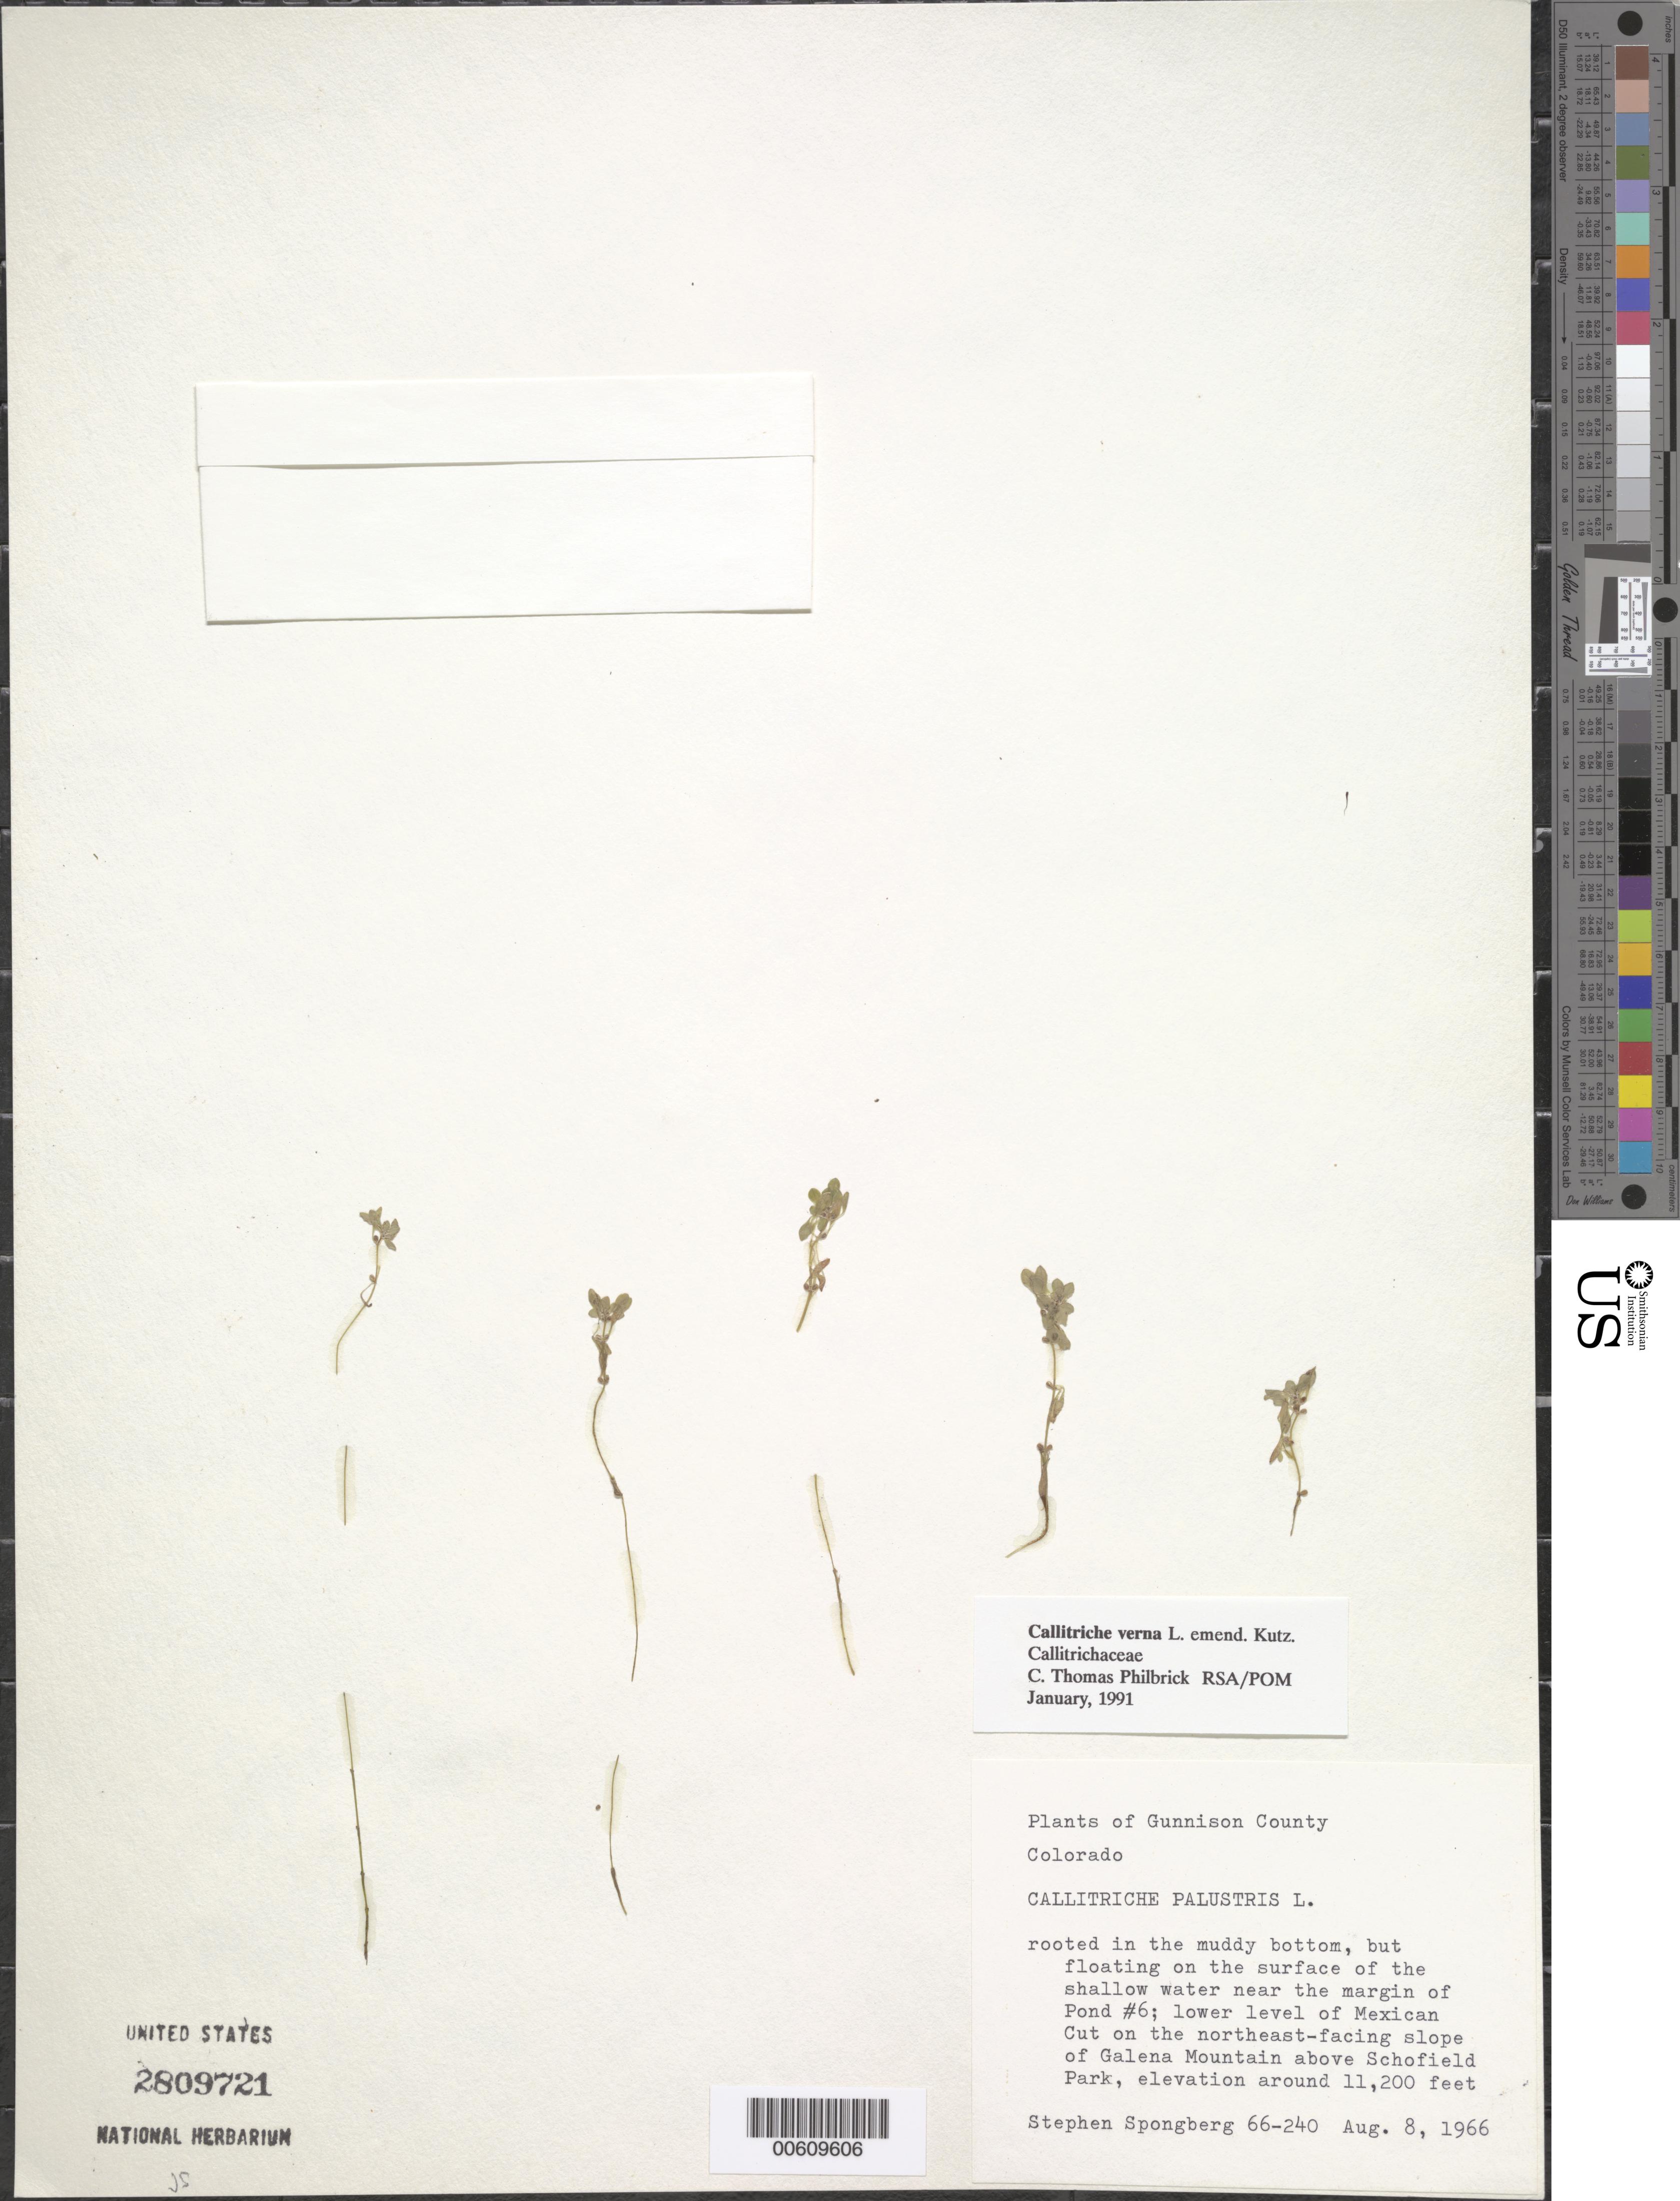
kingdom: Plantae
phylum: Tracheophyta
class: Magnoliopsida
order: Lamiales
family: Plantaginaceae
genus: Callitriche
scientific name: Callitriche verna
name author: L.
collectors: S. A.Spongberg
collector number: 66-240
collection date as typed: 08 Aug 1966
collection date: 1966-08-08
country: United States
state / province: Colorado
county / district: Gunnison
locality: Pond #6, Mexican Cut, Galena Mountain above Schofield Park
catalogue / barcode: US 2809721